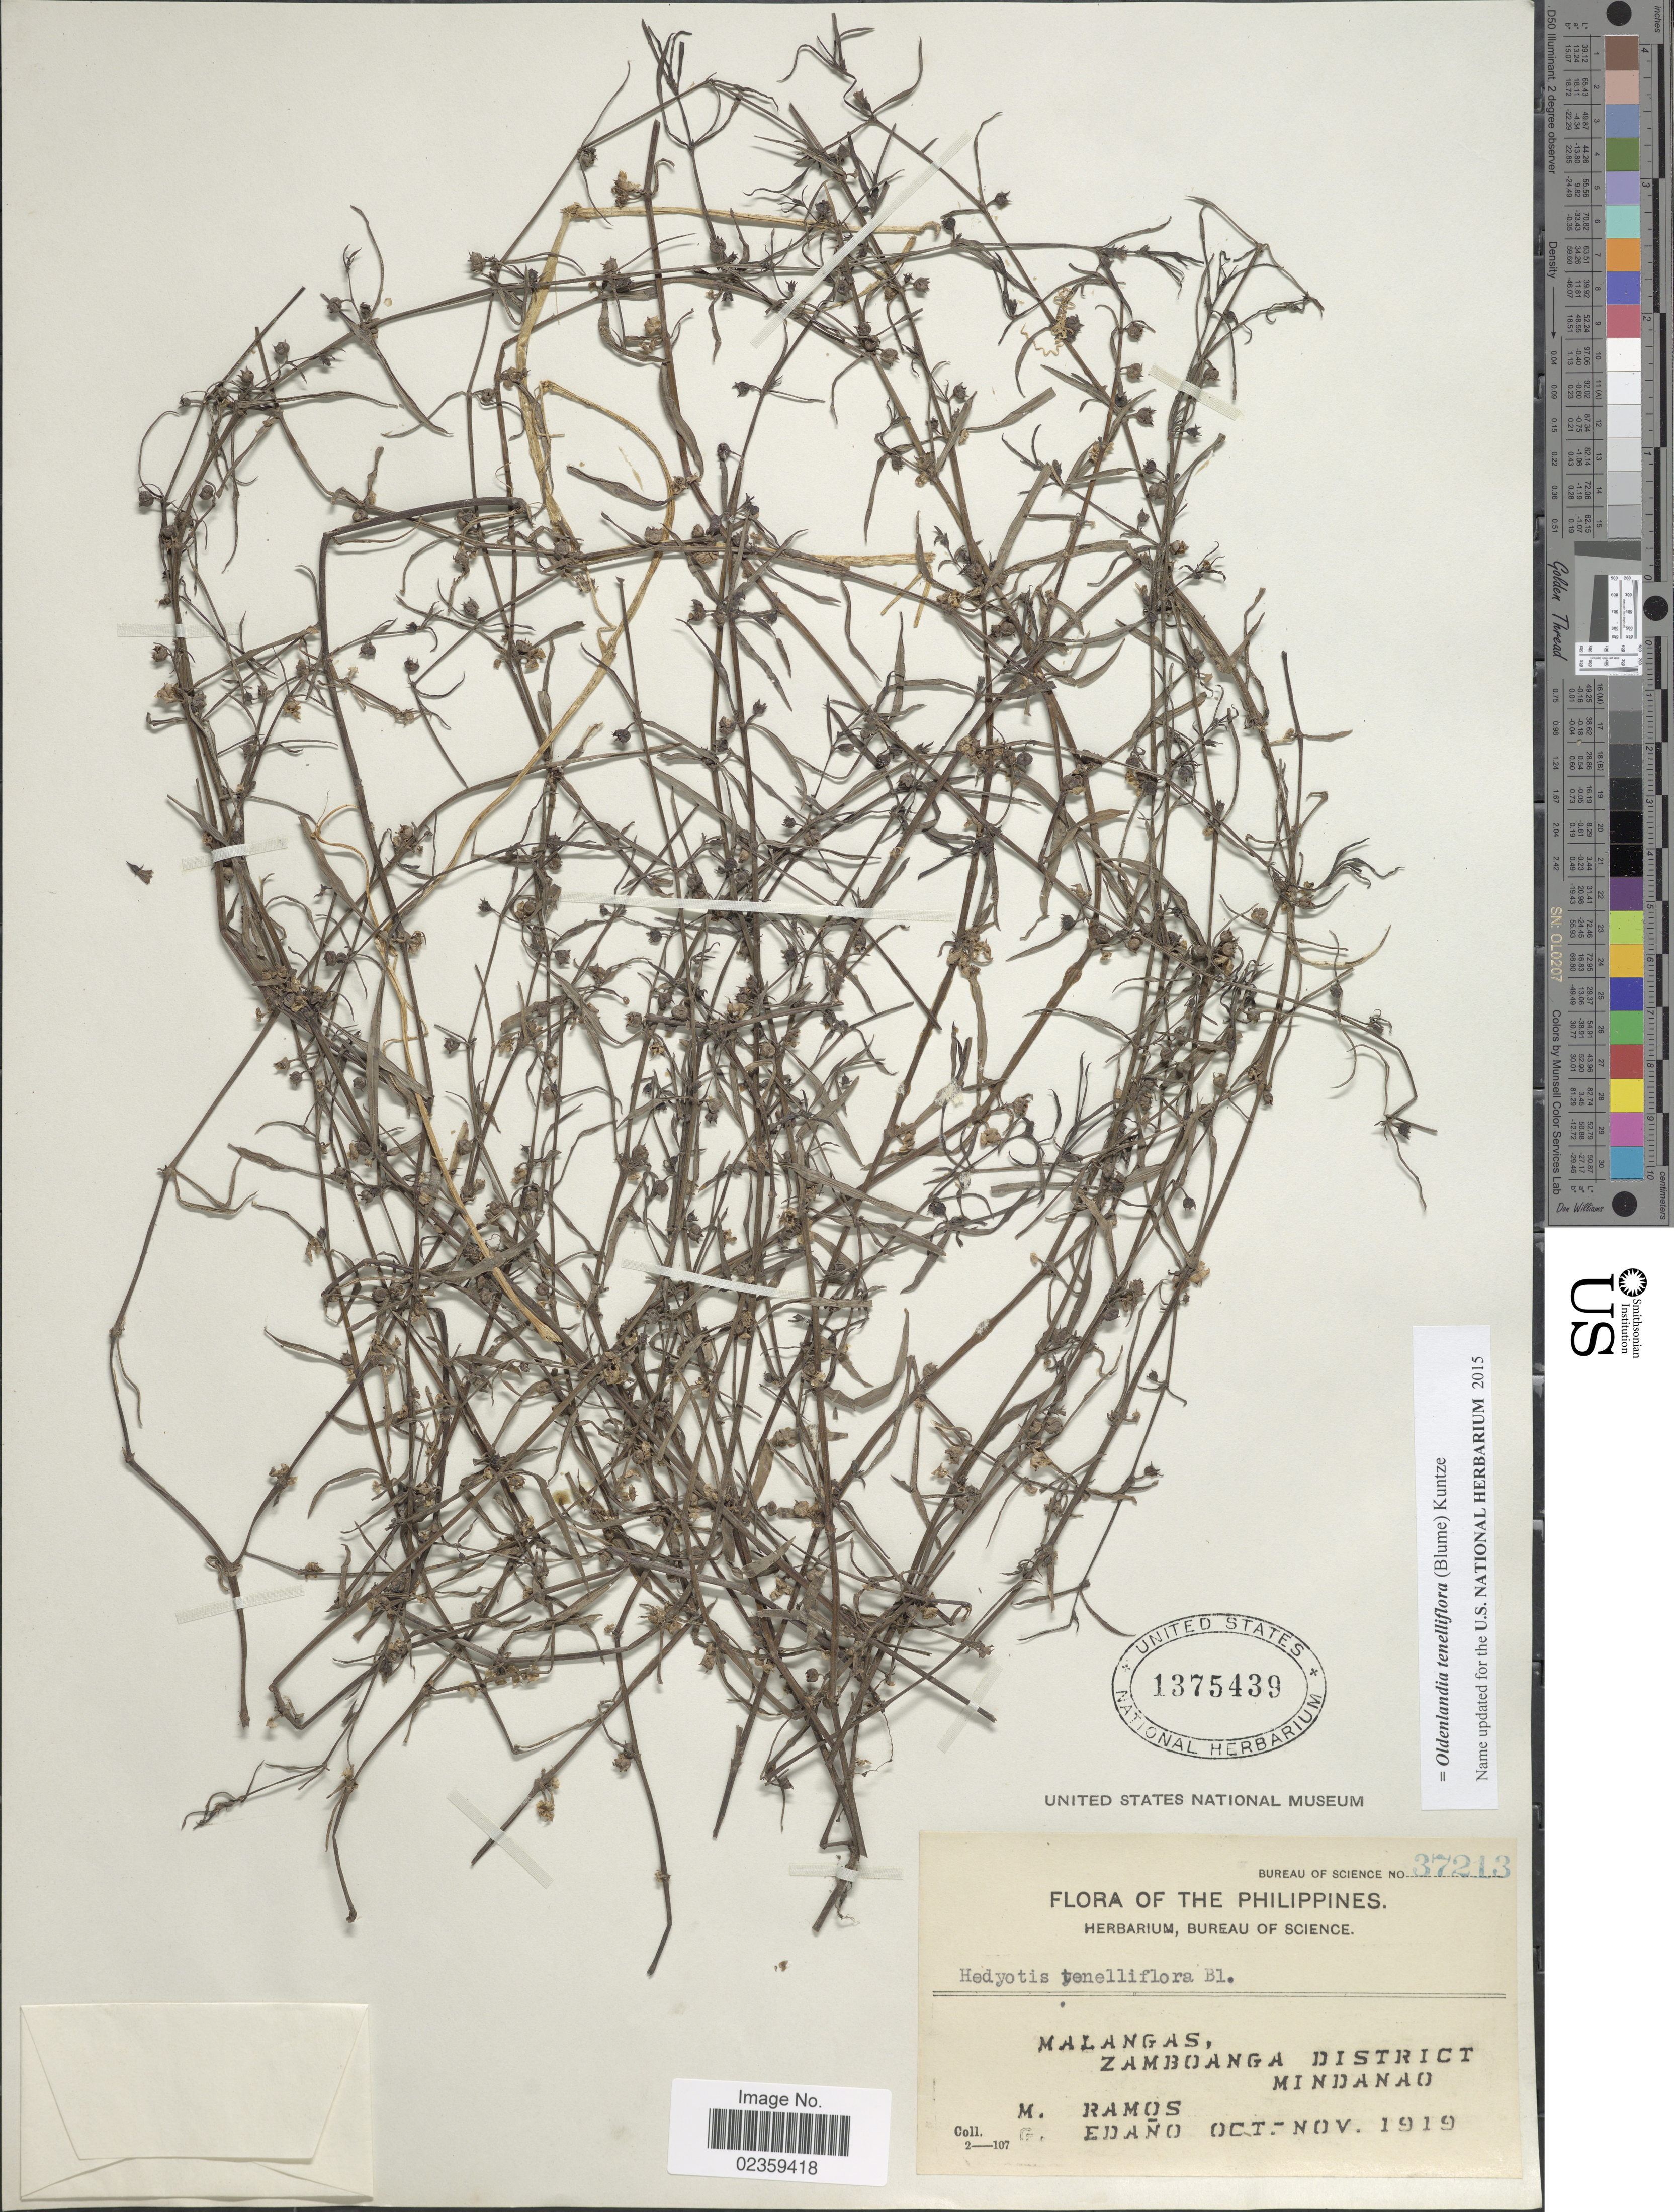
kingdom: Plantae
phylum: Tracheophyta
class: Magnoliopsida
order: Gentianales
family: Rubiaceae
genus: Oldenlandia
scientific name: Oldenlandia tenelliflora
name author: (Blume) Kuntze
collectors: M. Ramos & G. Edaño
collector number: Bureau of Science 37213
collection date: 1919-10/1919-11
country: Philippines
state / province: Zamboanga Peninsula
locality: Malangas, Zamboanga District. Mindanao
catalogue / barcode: US 1375439